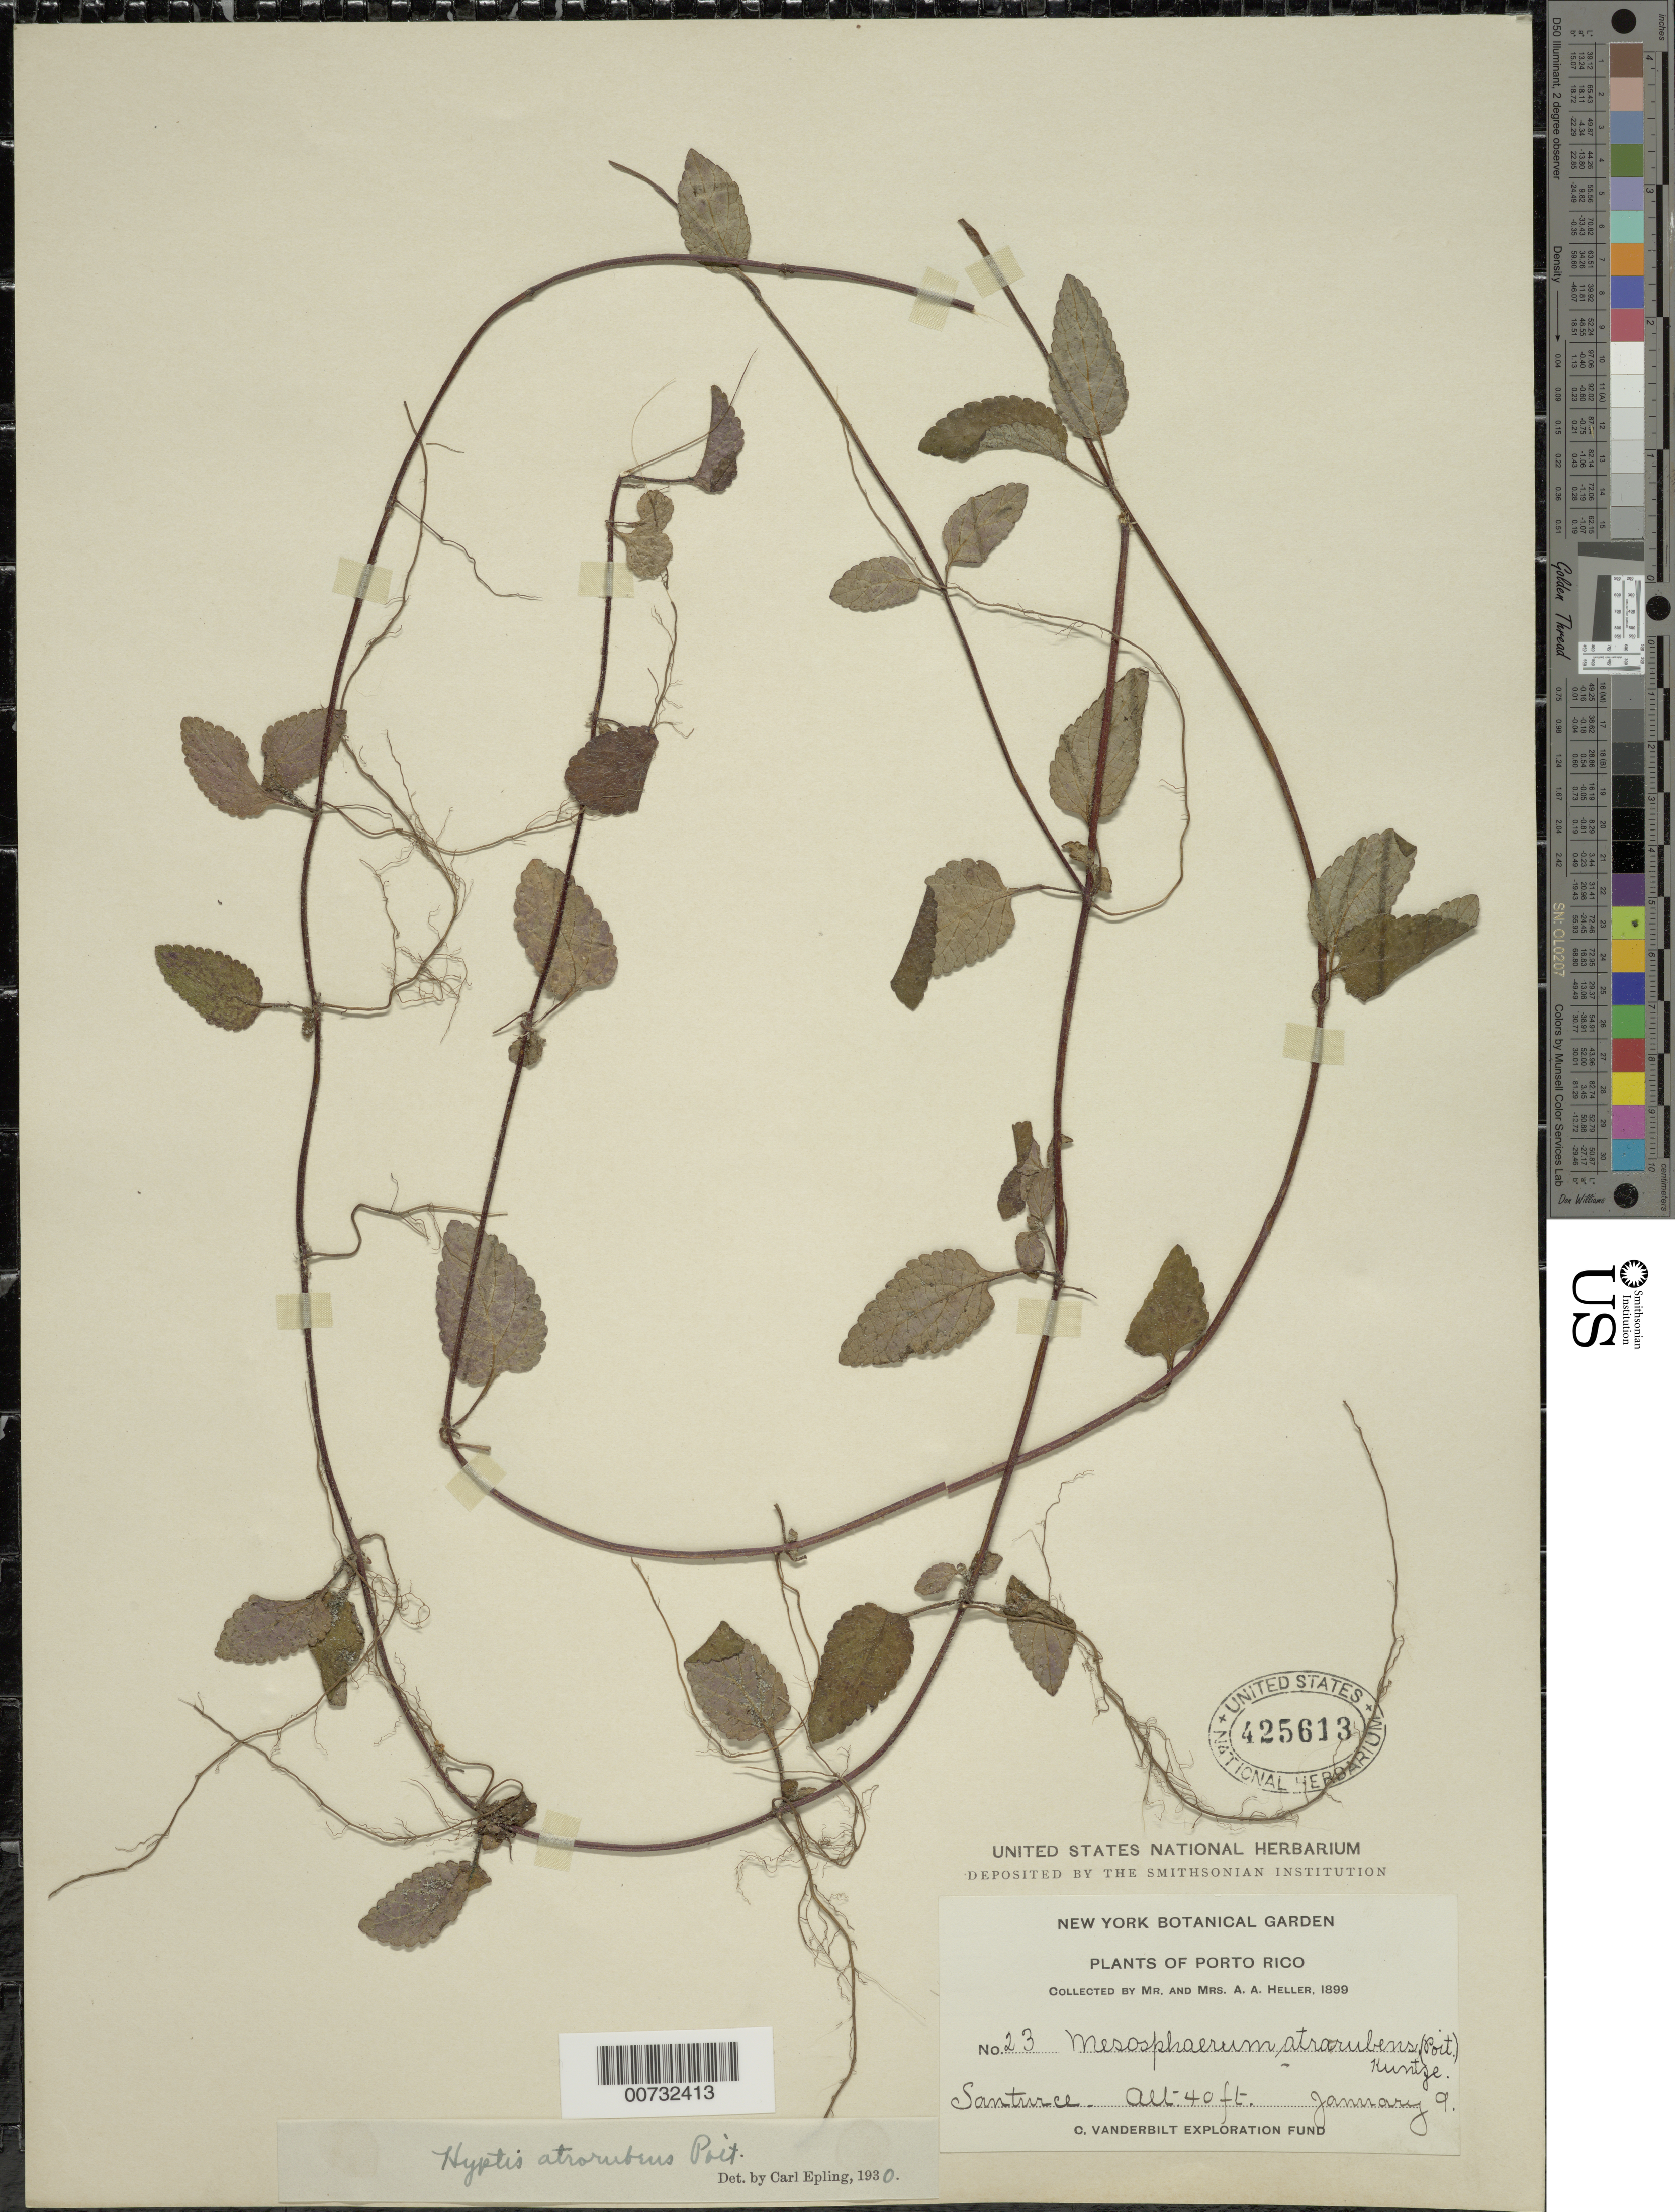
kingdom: Plantae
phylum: Tracheophyta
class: Magnoliopsida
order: Lamiales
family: Lamiaceae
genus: Hyptis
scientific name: Hyptis atrorubens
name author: Poit.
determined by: Epling, C. C.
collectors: A. A. Heller & E. G. Heller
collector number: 23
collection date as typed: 09 Jan 1899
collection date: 1899-01-09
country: Puerto Rico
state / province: San Juan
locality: Santurce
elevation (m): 12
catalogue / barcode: US 425613